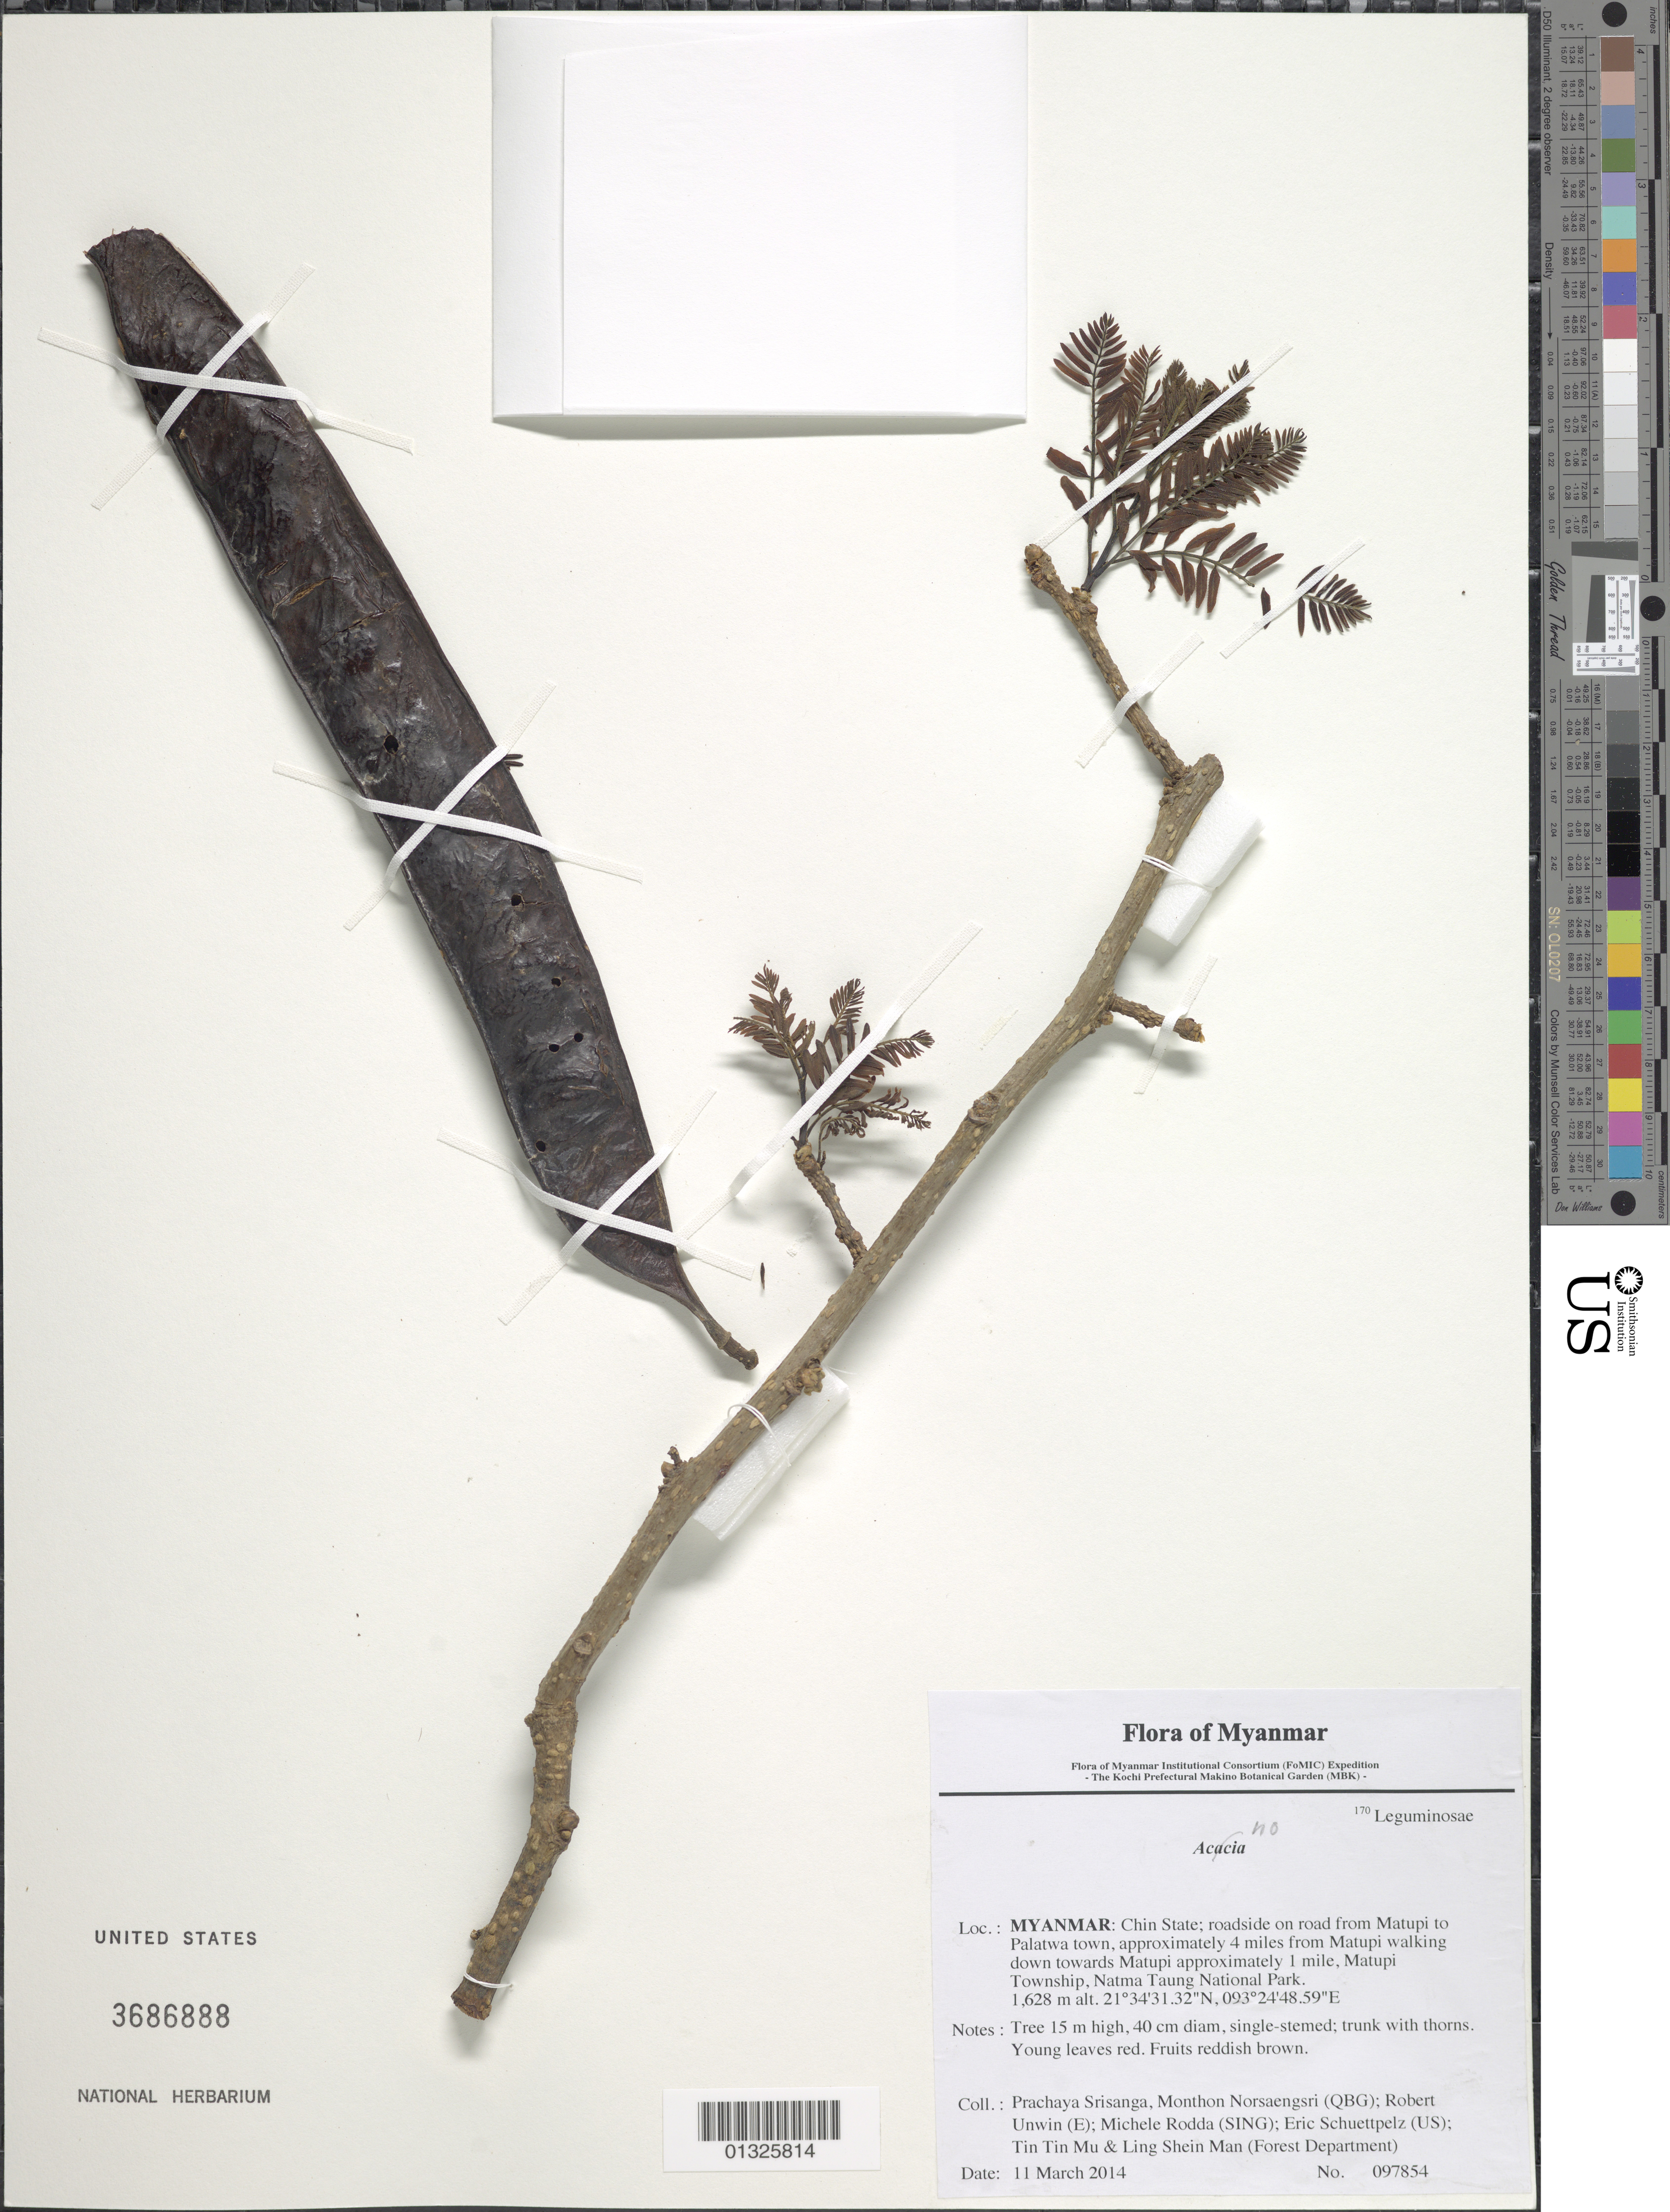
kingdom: Plantae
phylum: Tracheophyta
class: Magnoliopsida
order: Fabales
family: Fabaceae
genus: Acacia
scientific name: Acacia sp.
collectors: P. Srisanga, M. Norsaengsri, R. Unwin, M. Rodda, E. Schuettpelz, Tin Tin Mu & Ling Shein Man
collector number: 97854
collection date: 2014-03-11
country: Myanmar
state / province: Chin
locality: Roadside on road from Matupi to Palatwa town, approximately 4 miles from Matupi walking down towards Matupi approximately 1 mile, Matupi Township, Natma Taung National Park.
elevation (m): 1628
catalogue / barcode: US 3686888